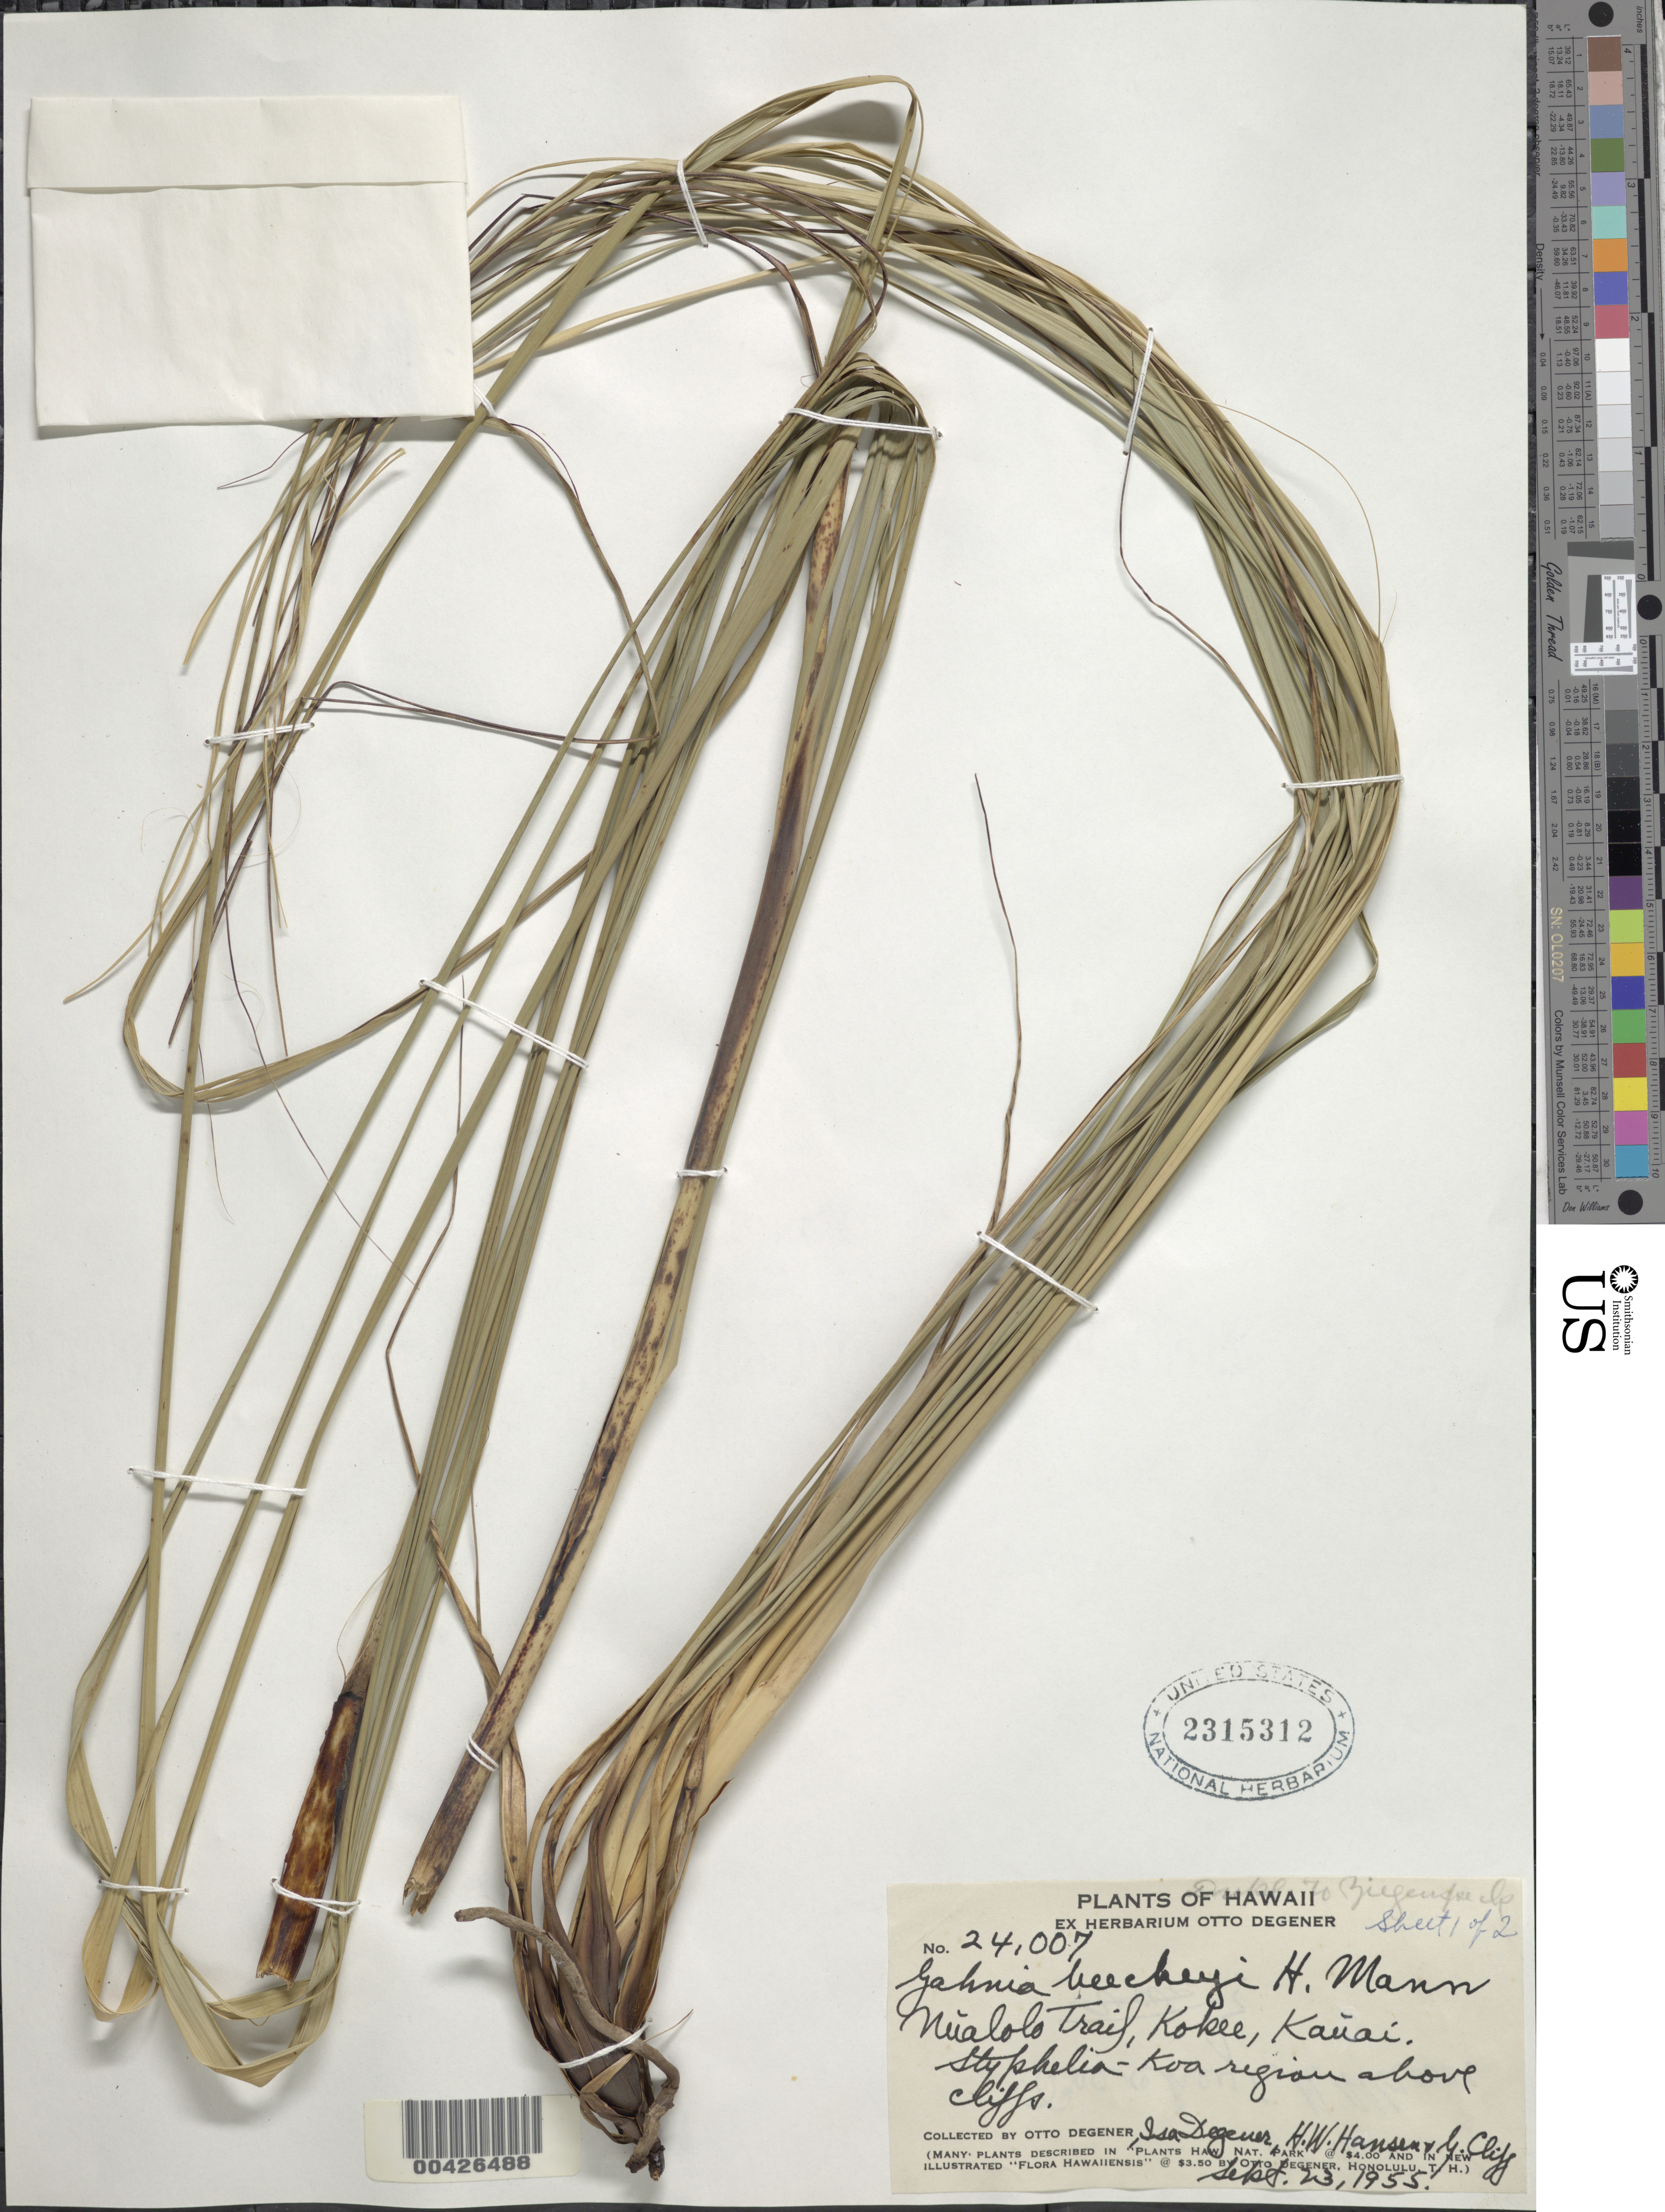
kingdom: Plantae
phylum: Tracheophyta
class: Liliopsida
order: Poales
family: Cyperaceae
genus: Gahnia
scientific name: Gahnia beecheyi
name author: H. Mann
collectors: O. Degener, I. Degener, H. Hansen & G. Cliff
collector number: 24007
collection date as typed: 23 Sep 1955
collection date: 1955-09-23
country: United States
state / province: Hawaii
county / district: Kauai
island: Kaua'i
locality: Mualolo Trail, Kokee, Kauai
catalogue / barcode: US 2315312